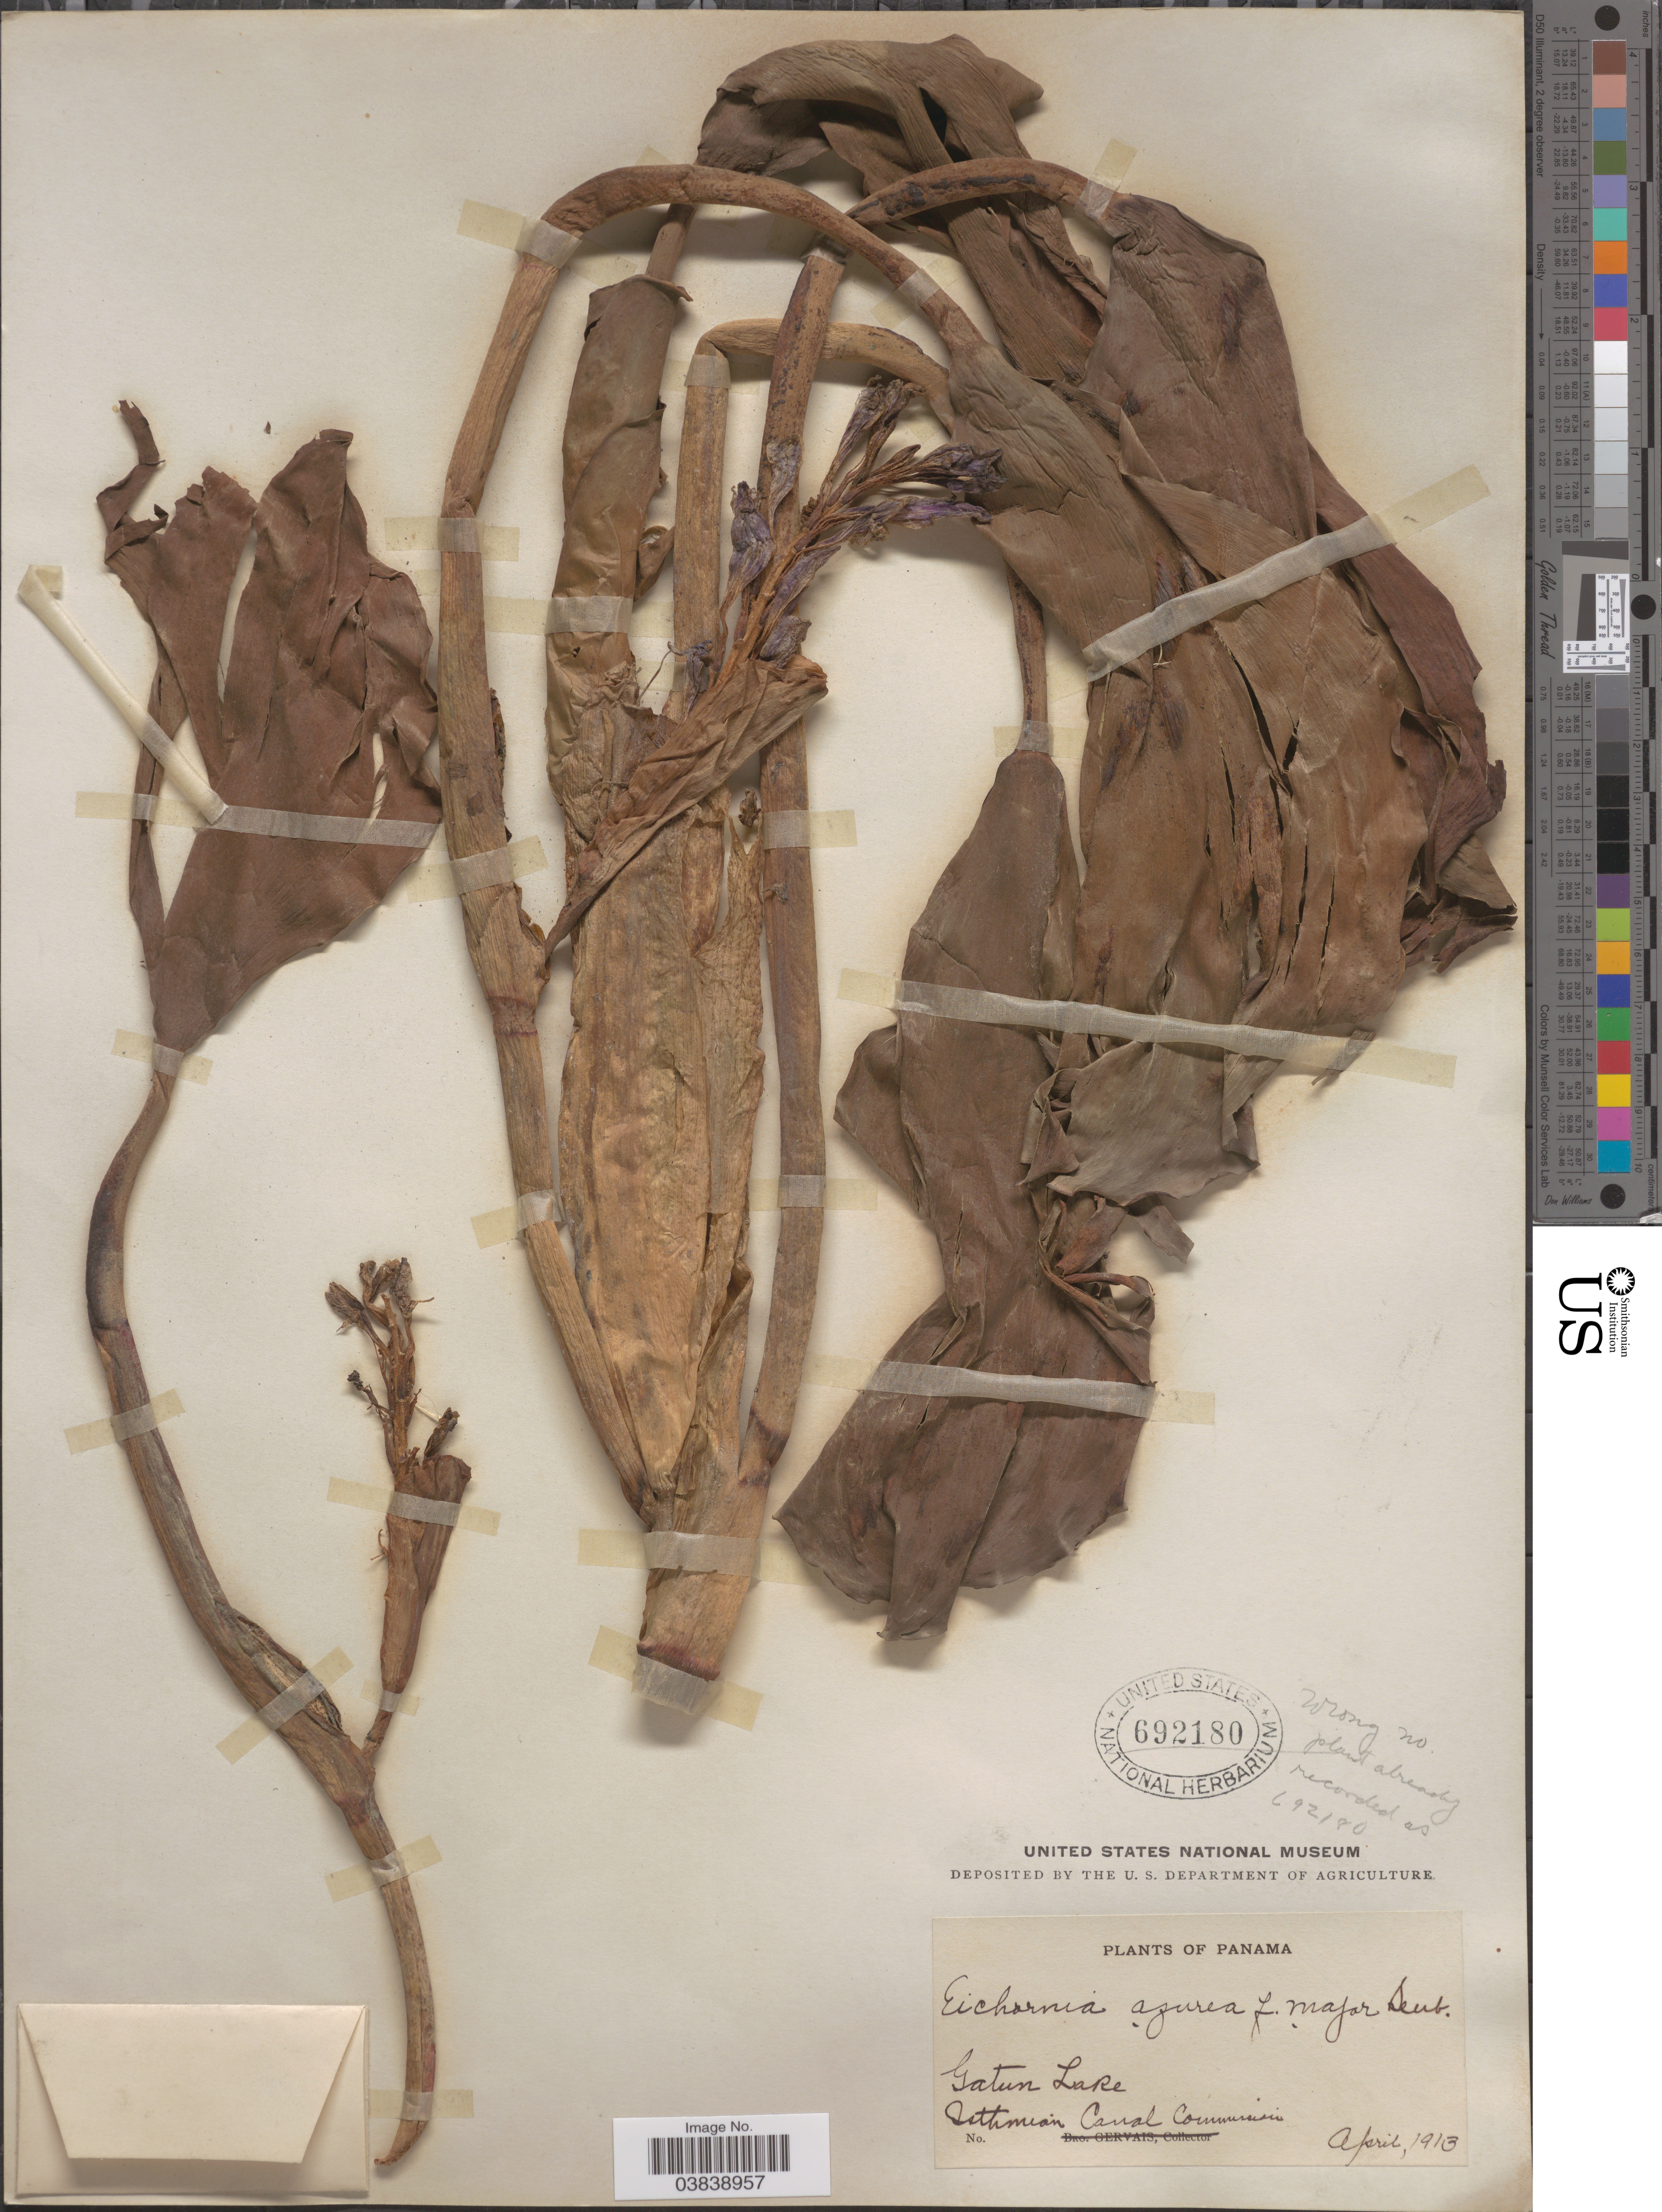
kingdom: Plantae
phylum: Tracheophyta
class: Liliopsida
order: Commelinales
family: Pontederiaceae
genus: Eichhornia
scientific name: Eichhornia azurea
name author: (Sw.) Kunth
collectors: Isthmian Canal Commission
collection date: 1913-04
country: Panama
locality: Gatun Lake.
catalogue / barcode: US 692180